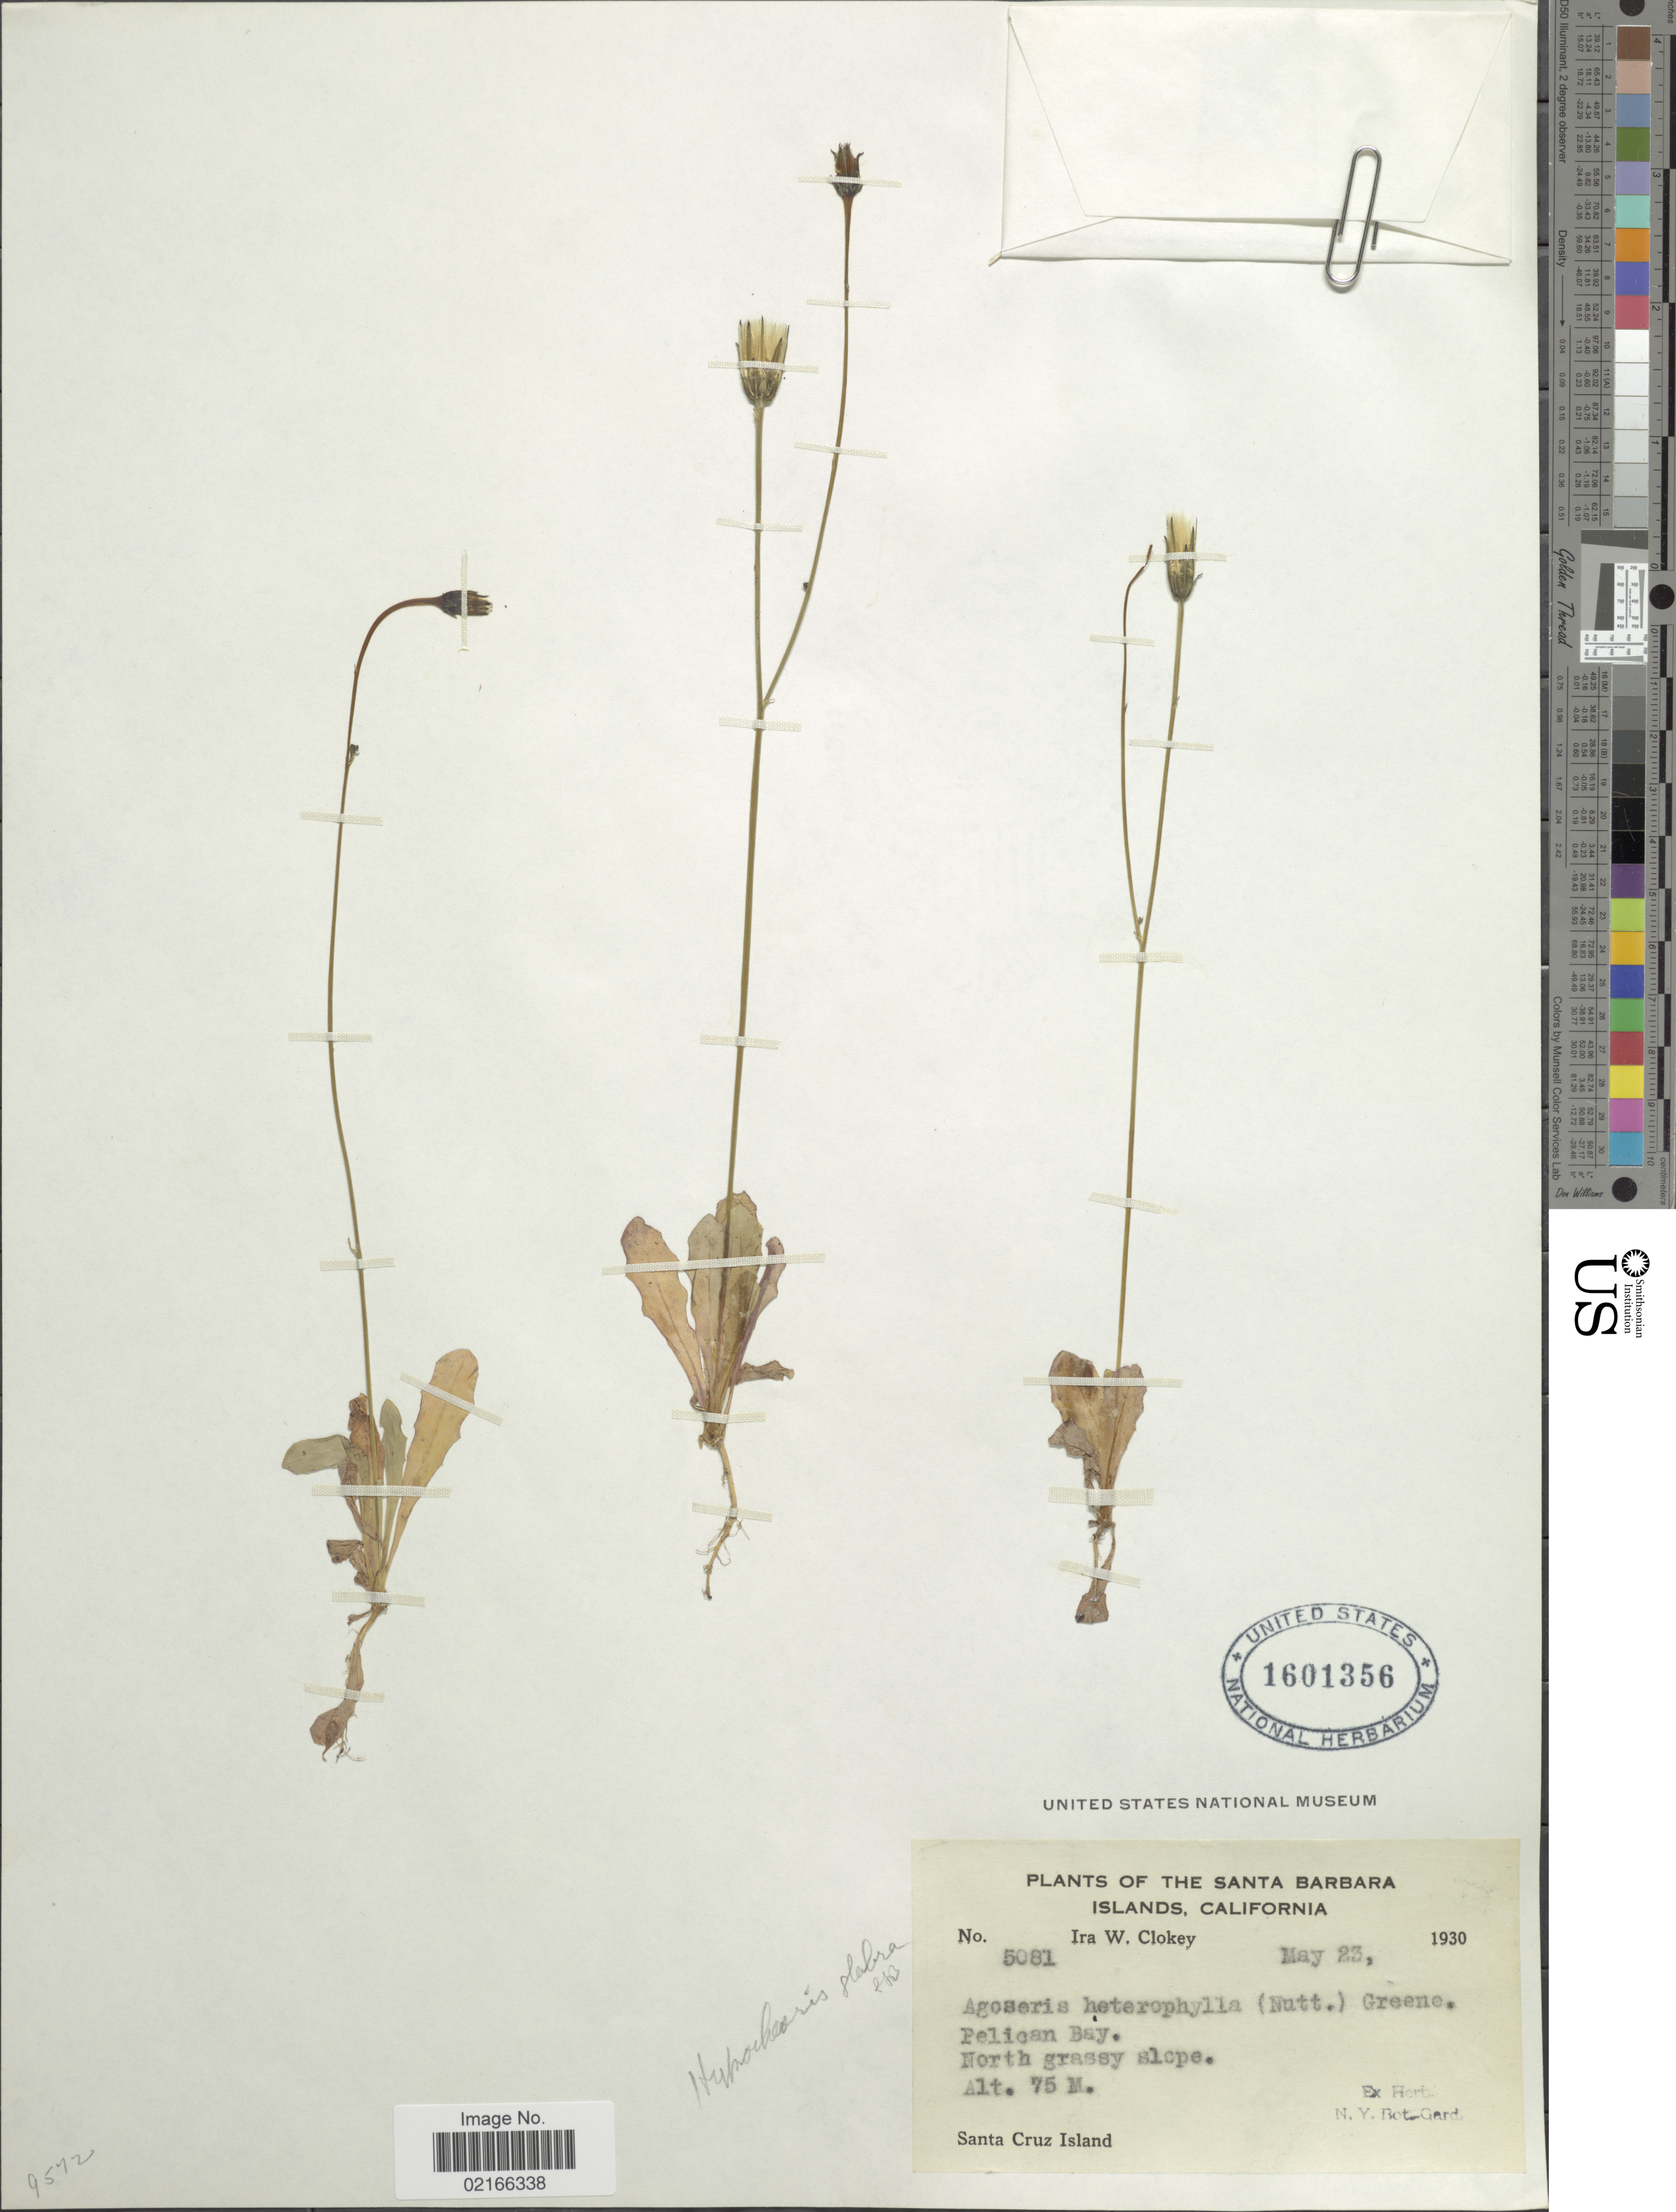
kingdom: Plantae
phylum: Tracheophyta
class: Magnoliopsida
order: Asterales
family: Asteraceae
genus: Hypochaeris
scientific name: Hypochaeris glabra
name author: L.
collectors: I. W. Clokey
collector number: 5081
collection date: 1930-05-23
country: United States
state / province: California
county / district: Santa Barbara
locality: Santa Barbara Islands. Pelican Bay. Santa Cruz Island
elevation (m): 75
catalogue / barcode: US 1601356